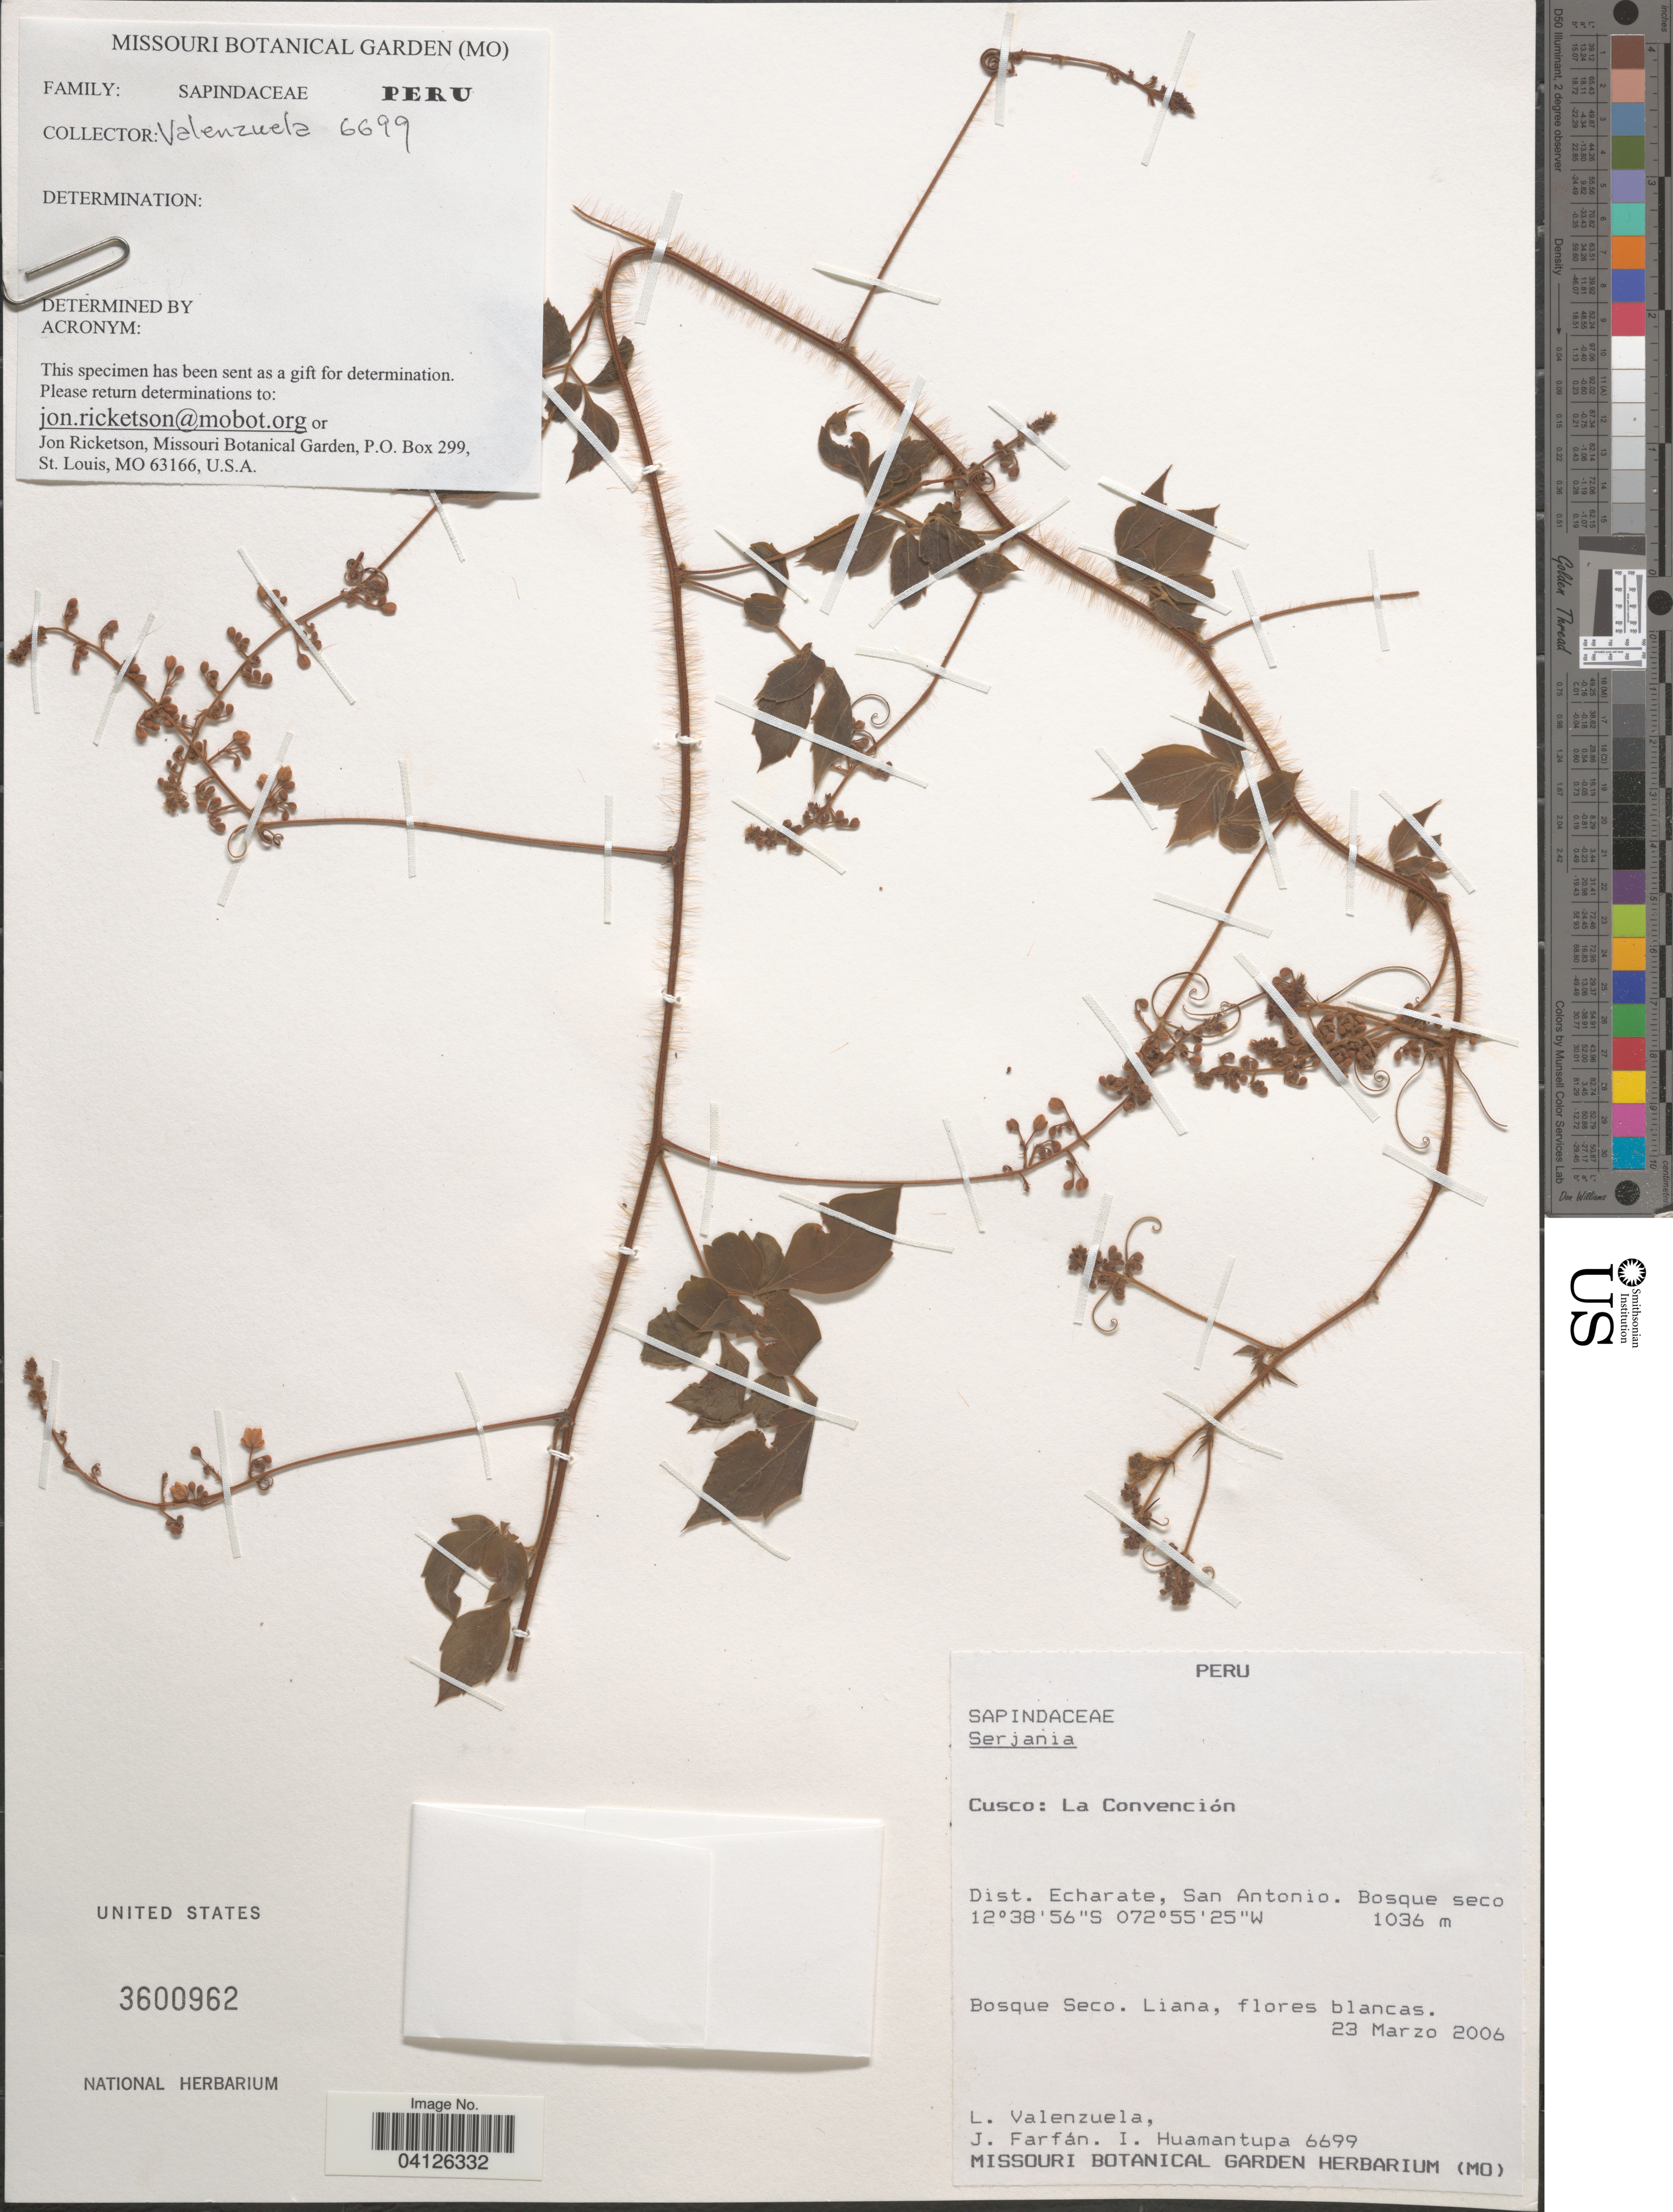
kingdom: Plantae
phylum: Tracheophyta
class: Magnoliopsida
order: Sapindales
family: Sapindaceae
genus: Serjania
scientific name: Serjania altissima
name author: (Poepp. & Endl.) Radlk.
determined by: Acevedo-Rodriguez, P., (US), Smithsonian Institution - National Museum of Natural History (UNITED STATES)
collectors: L. Valenzuela, J. Farfán & I. Huamantupa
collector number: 6699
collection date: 2006-03-23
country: Peru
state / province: Cusco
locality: La Convención. Dist. Echarate, San Antonio.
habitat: Bosque seco.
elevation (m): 1036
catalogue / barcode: US 3600962